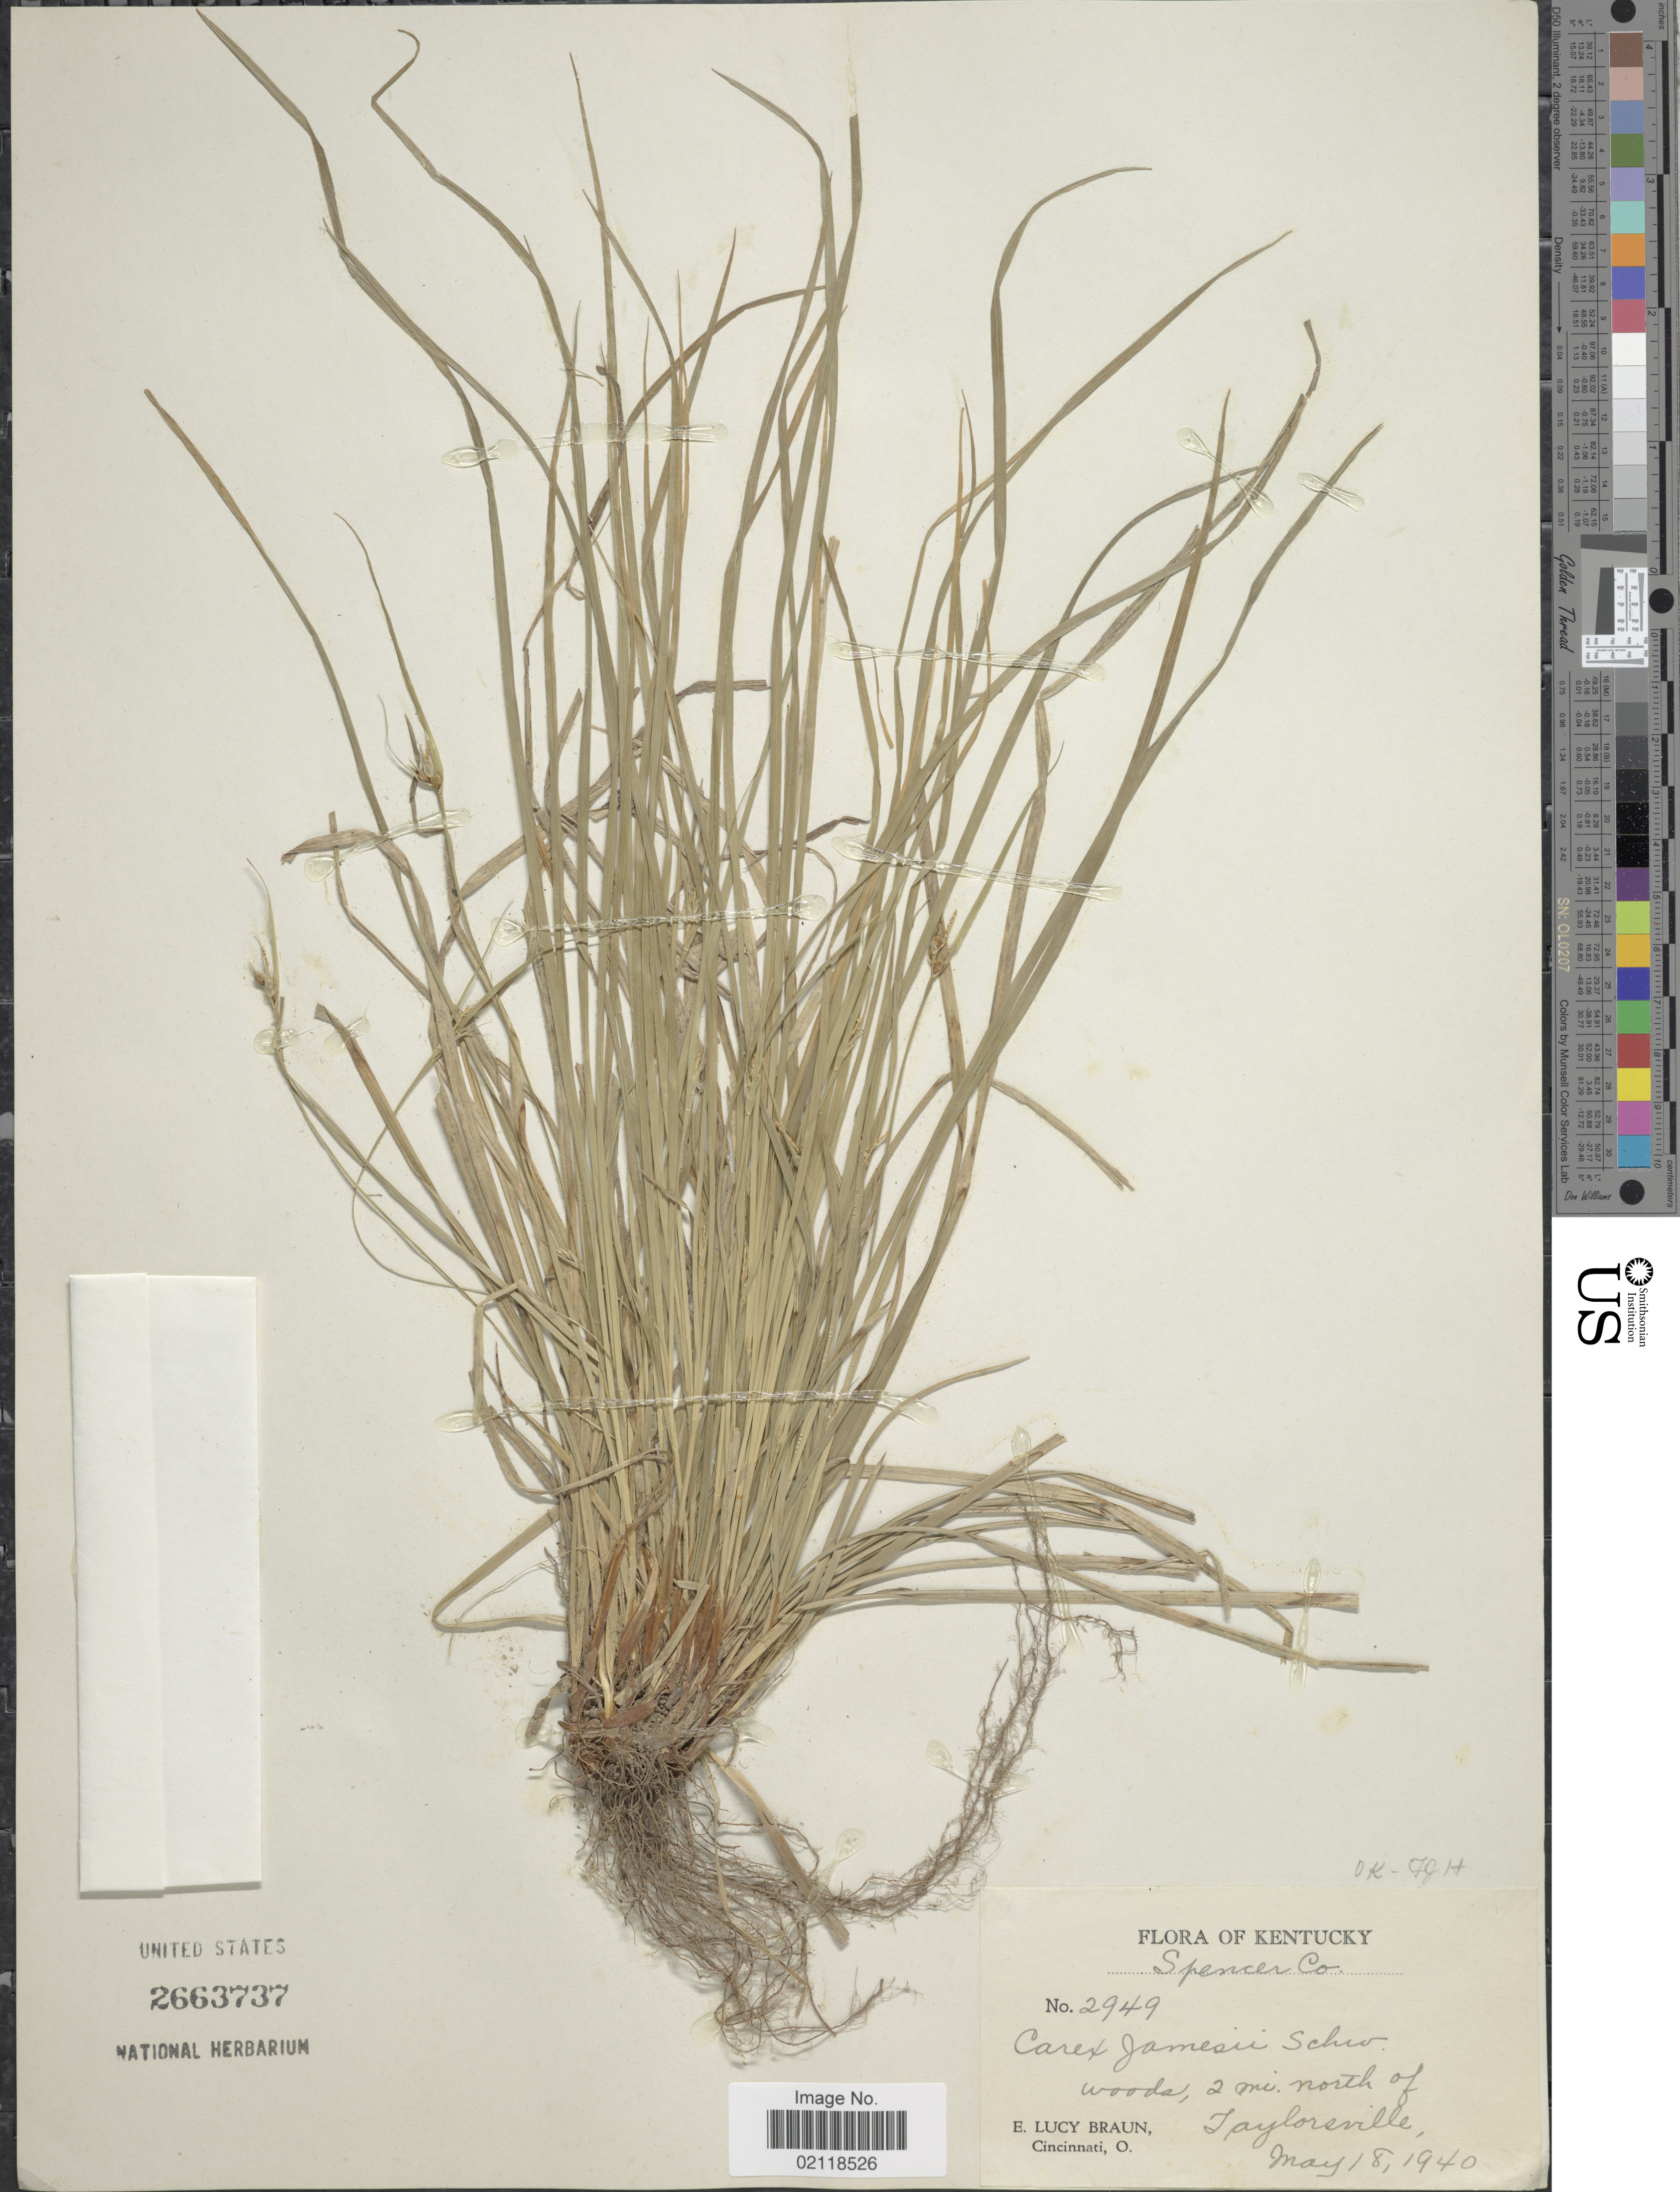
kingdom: Plantae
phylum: Tracheophyta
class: Liliopsida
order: Poales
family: Cyperaceae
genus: Carex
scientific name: Carex jamesii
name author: Schwein.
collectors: E. L. Braun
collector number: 2949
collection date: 1940-05-18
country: United States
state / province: Kentucky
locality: Spencer Co., woods, 2 mi. north of Taylorsville.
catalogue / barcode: US 2663737